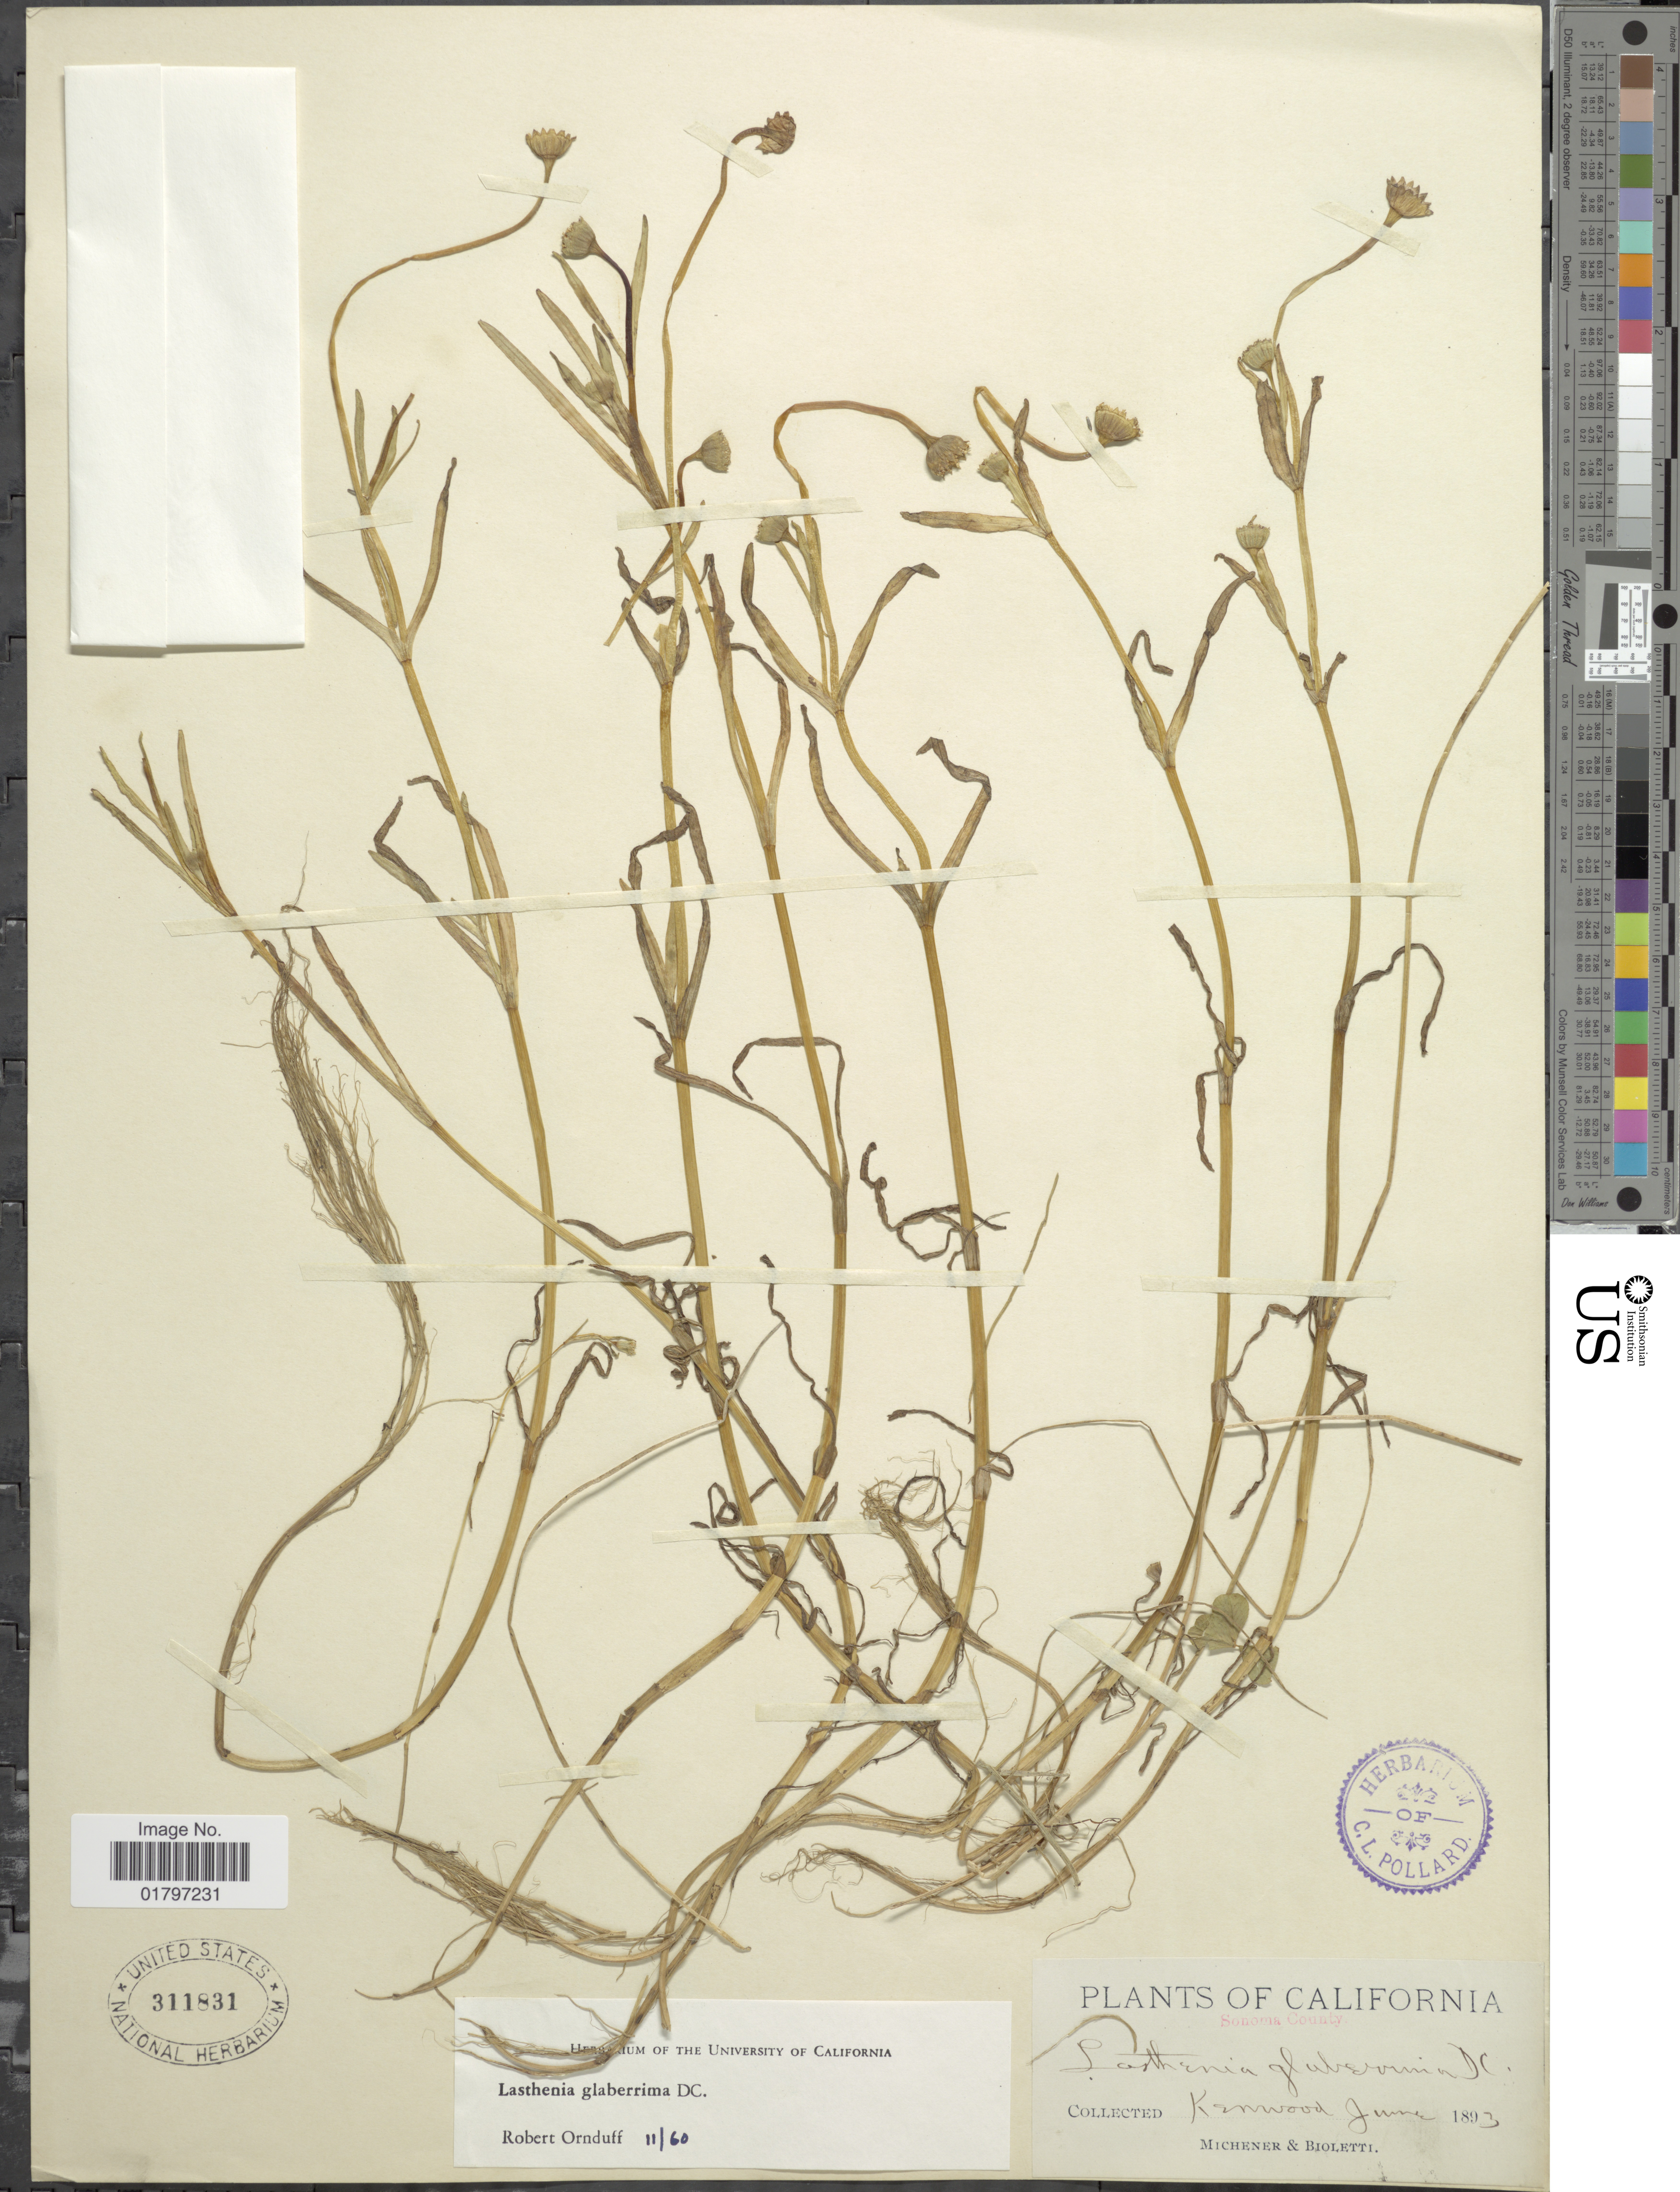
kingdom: Plantae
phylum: Tracheophyta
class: Magnoliopsida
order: Asterales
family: Asteraceae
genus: Lasthenia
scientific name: Lasthenia glaberrima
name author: DC.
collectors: -. Michener & -- Bioletti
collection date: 1893-06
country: United States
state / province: California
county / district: Sonoma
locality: Sonoma County. Kenwood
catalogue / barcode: US 311831